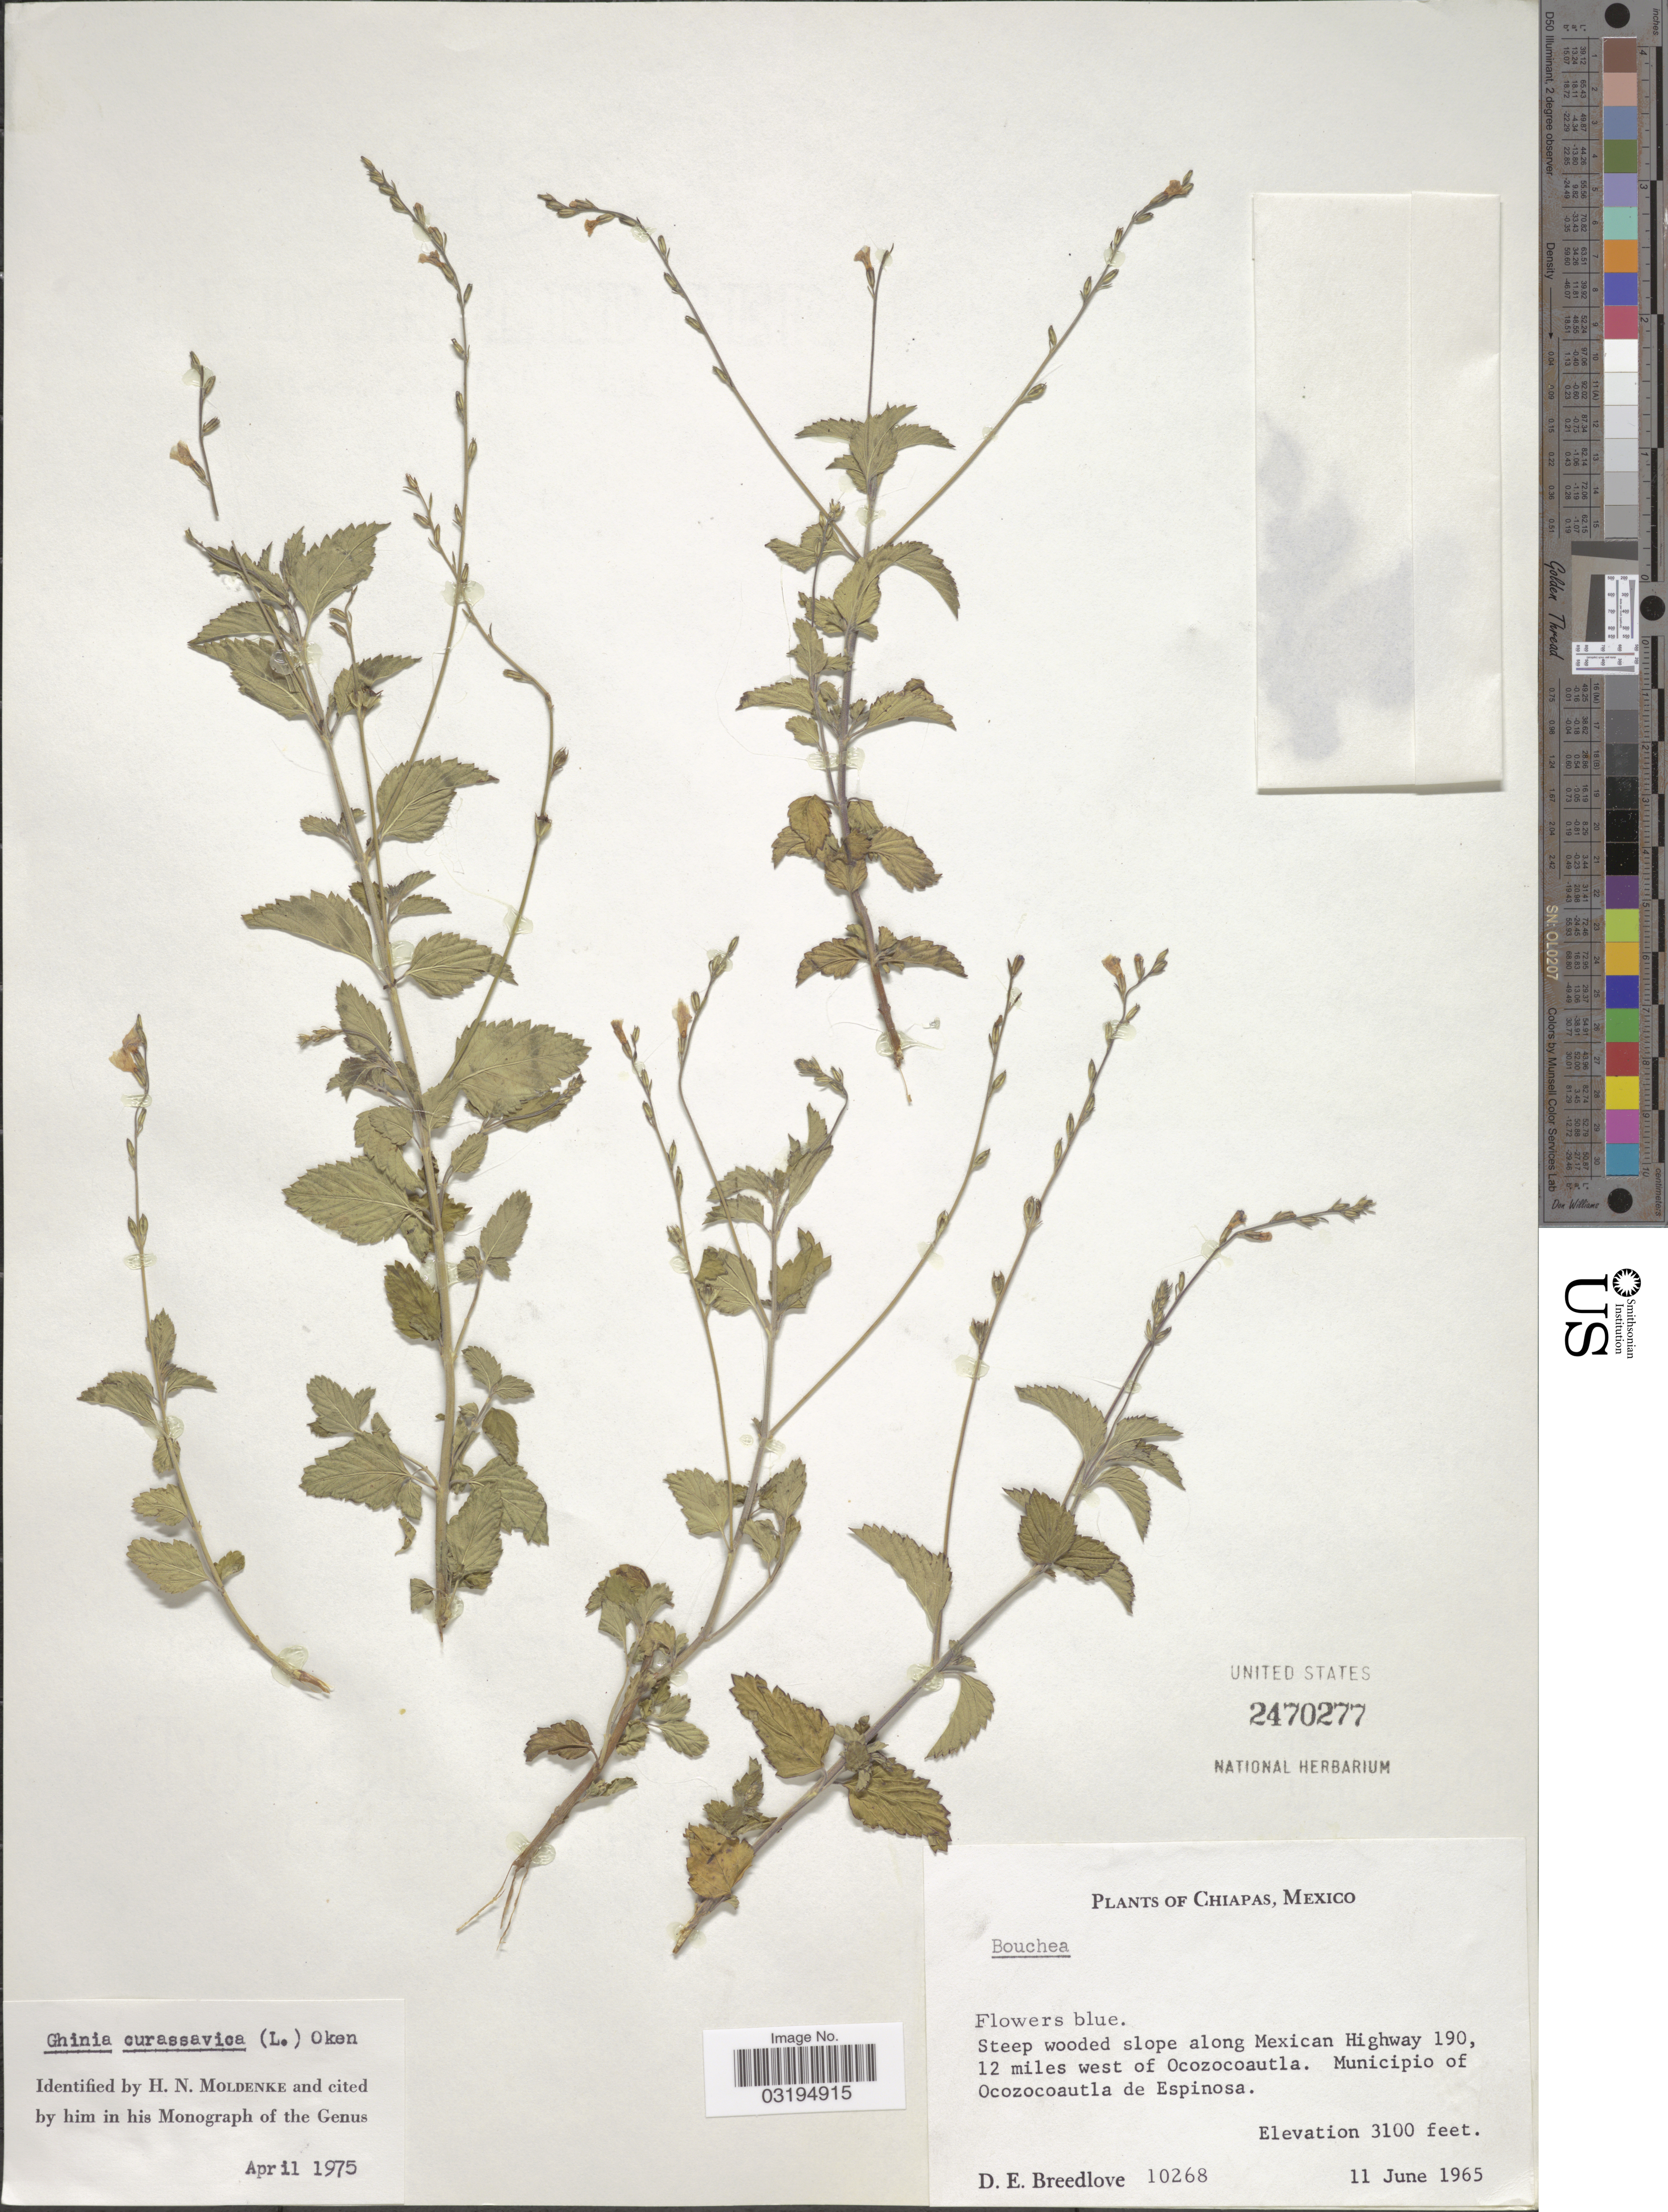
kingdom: Plantae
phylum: Tracheophyta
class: Magnoliopsida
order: Lamiales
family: Verbenaceae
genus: Tamonea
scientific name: Tamonea curassavica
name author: (L.) Pers.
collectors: D. E. Breedlove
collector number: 10268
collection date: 1965-06-11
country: Mexico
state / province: Chiapas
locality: Steep wooded slope along Mexican Highway 190, 12 miles west of Ocozocoautla. Municipio of Ocozocoautla de Espinosa.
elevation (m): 945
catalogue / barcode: US 2470277